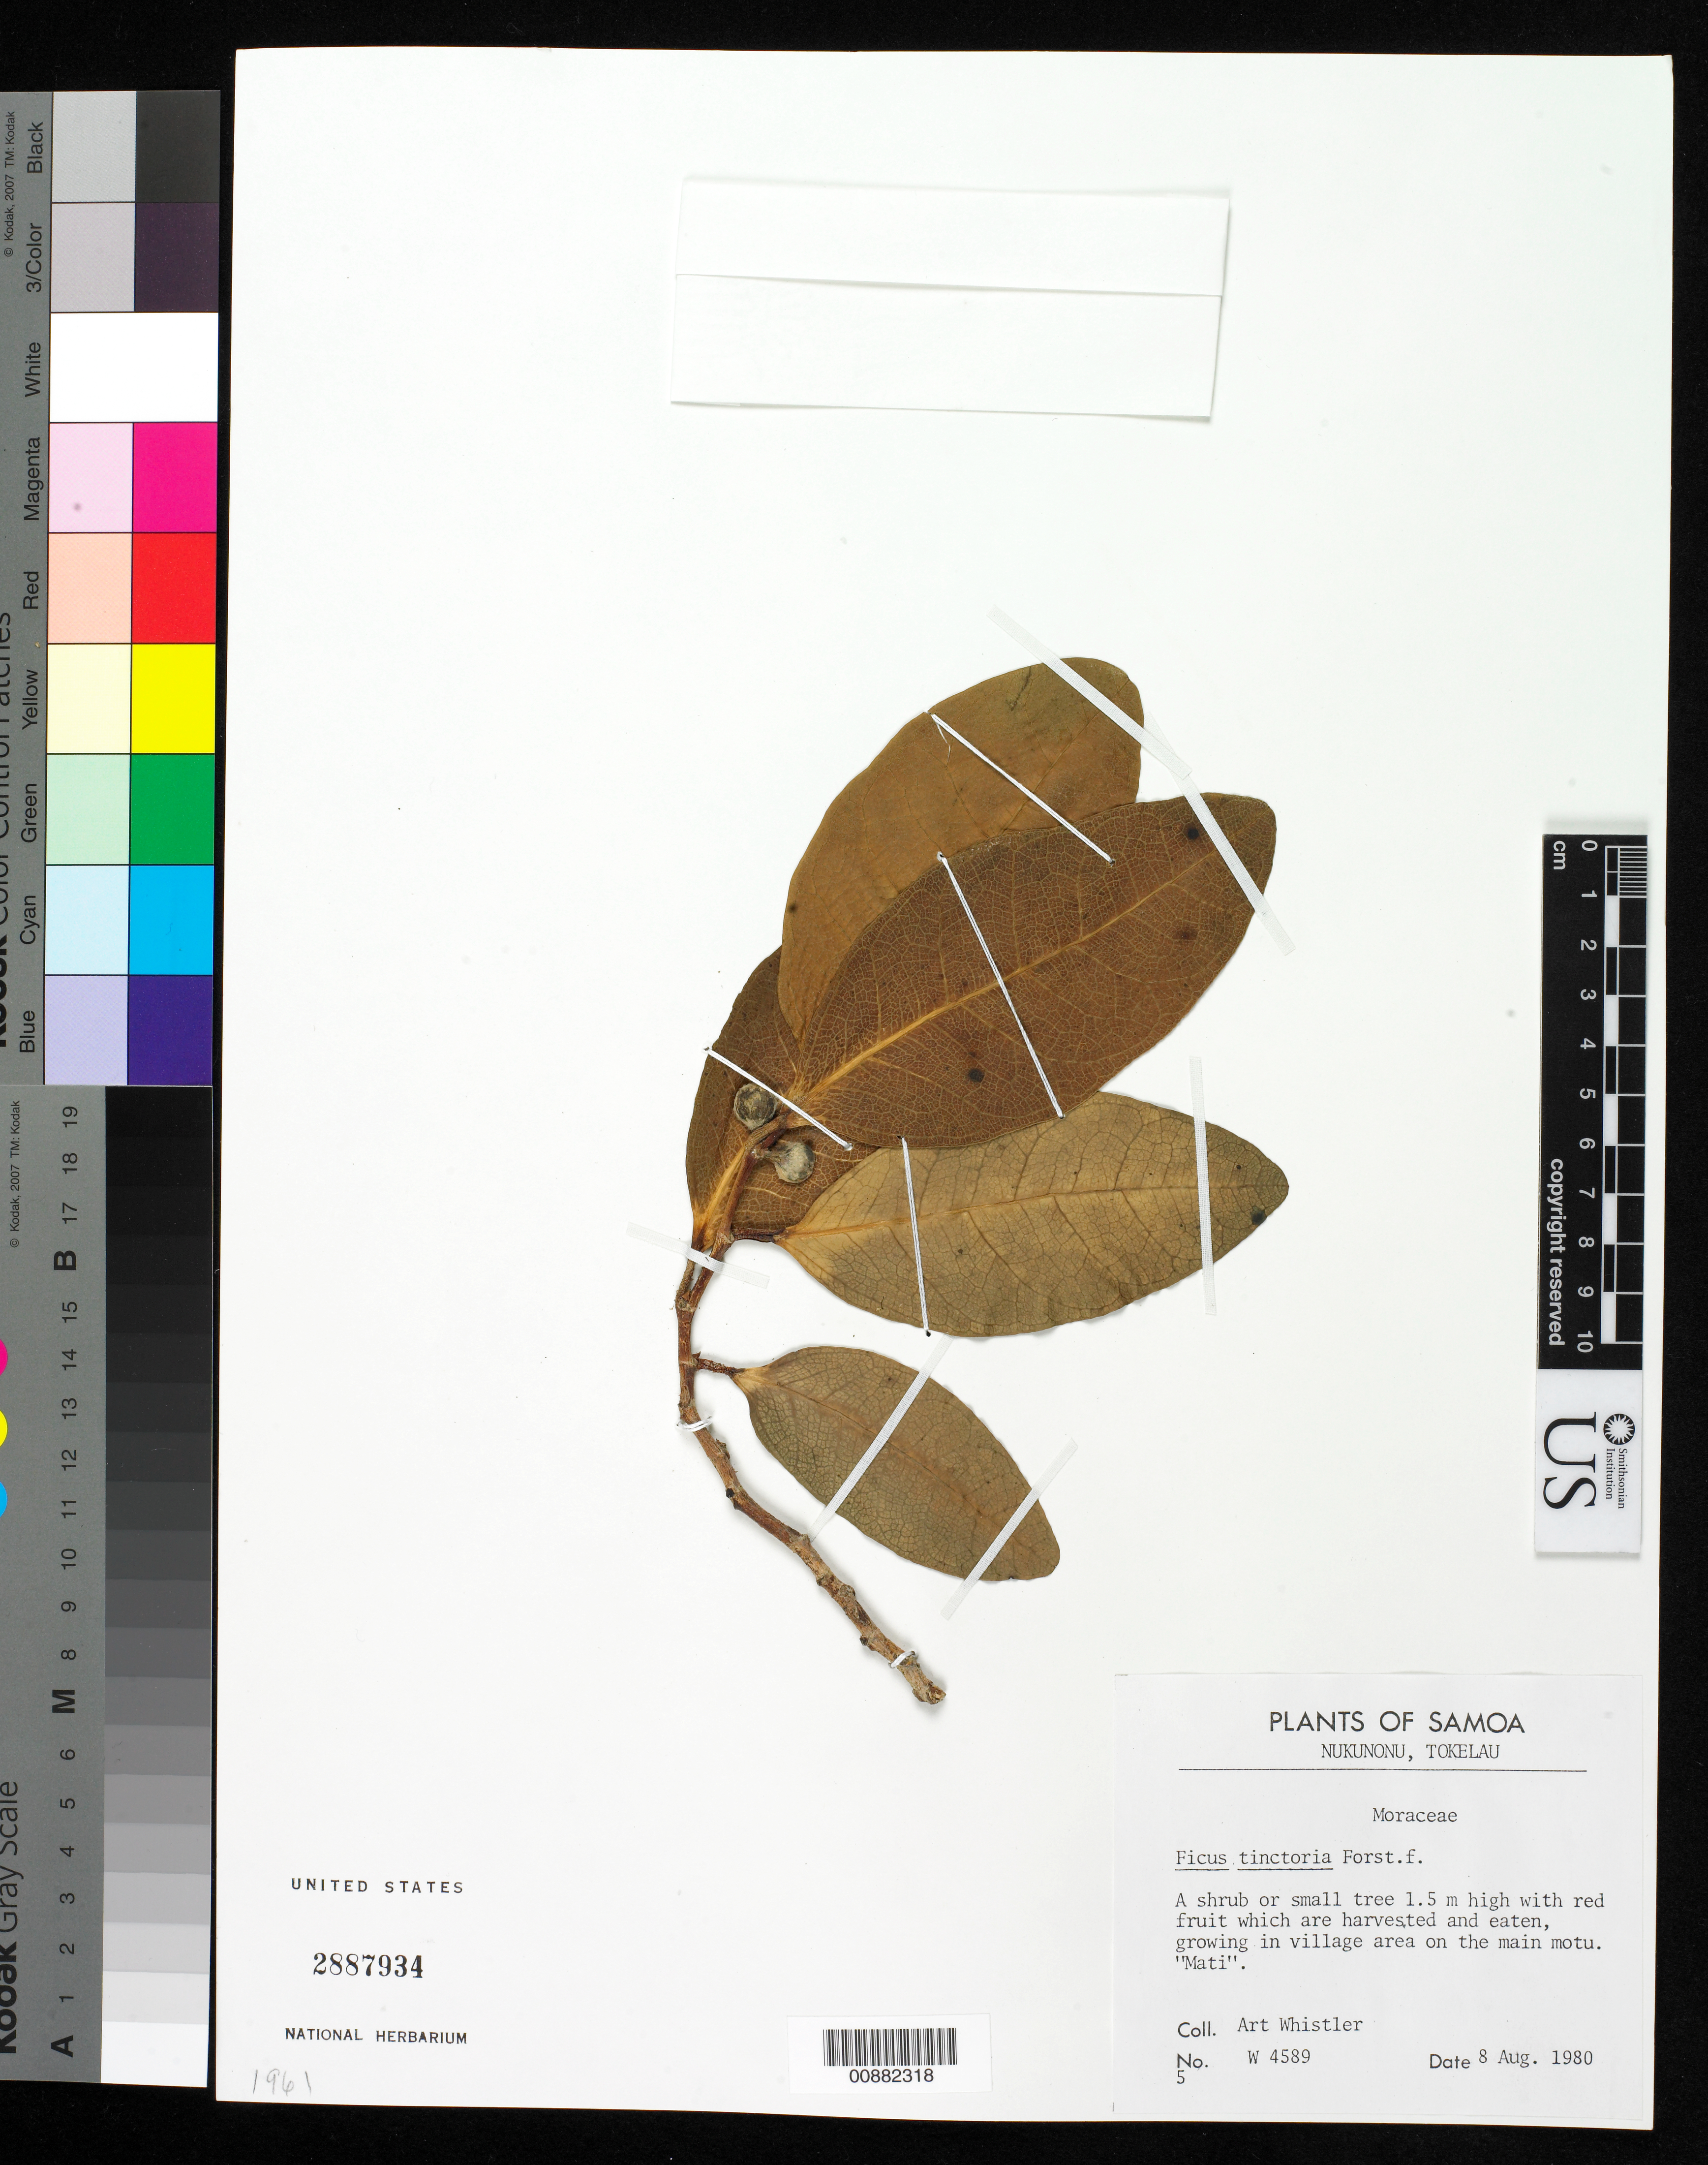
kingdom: Plantae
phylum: Tracheophyta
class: Magnoliopsida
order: Rosales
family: Moraceae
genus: Ficus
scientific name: Ficus tinctoria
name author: G. Forst.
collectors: A. Whistler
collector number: W 4589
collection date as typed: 08 Aug 1980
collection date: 1980-08-08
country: Tokelau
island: Nukunonu Atoll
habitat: growing in the village area on the main motu.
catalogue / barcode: US 2887934